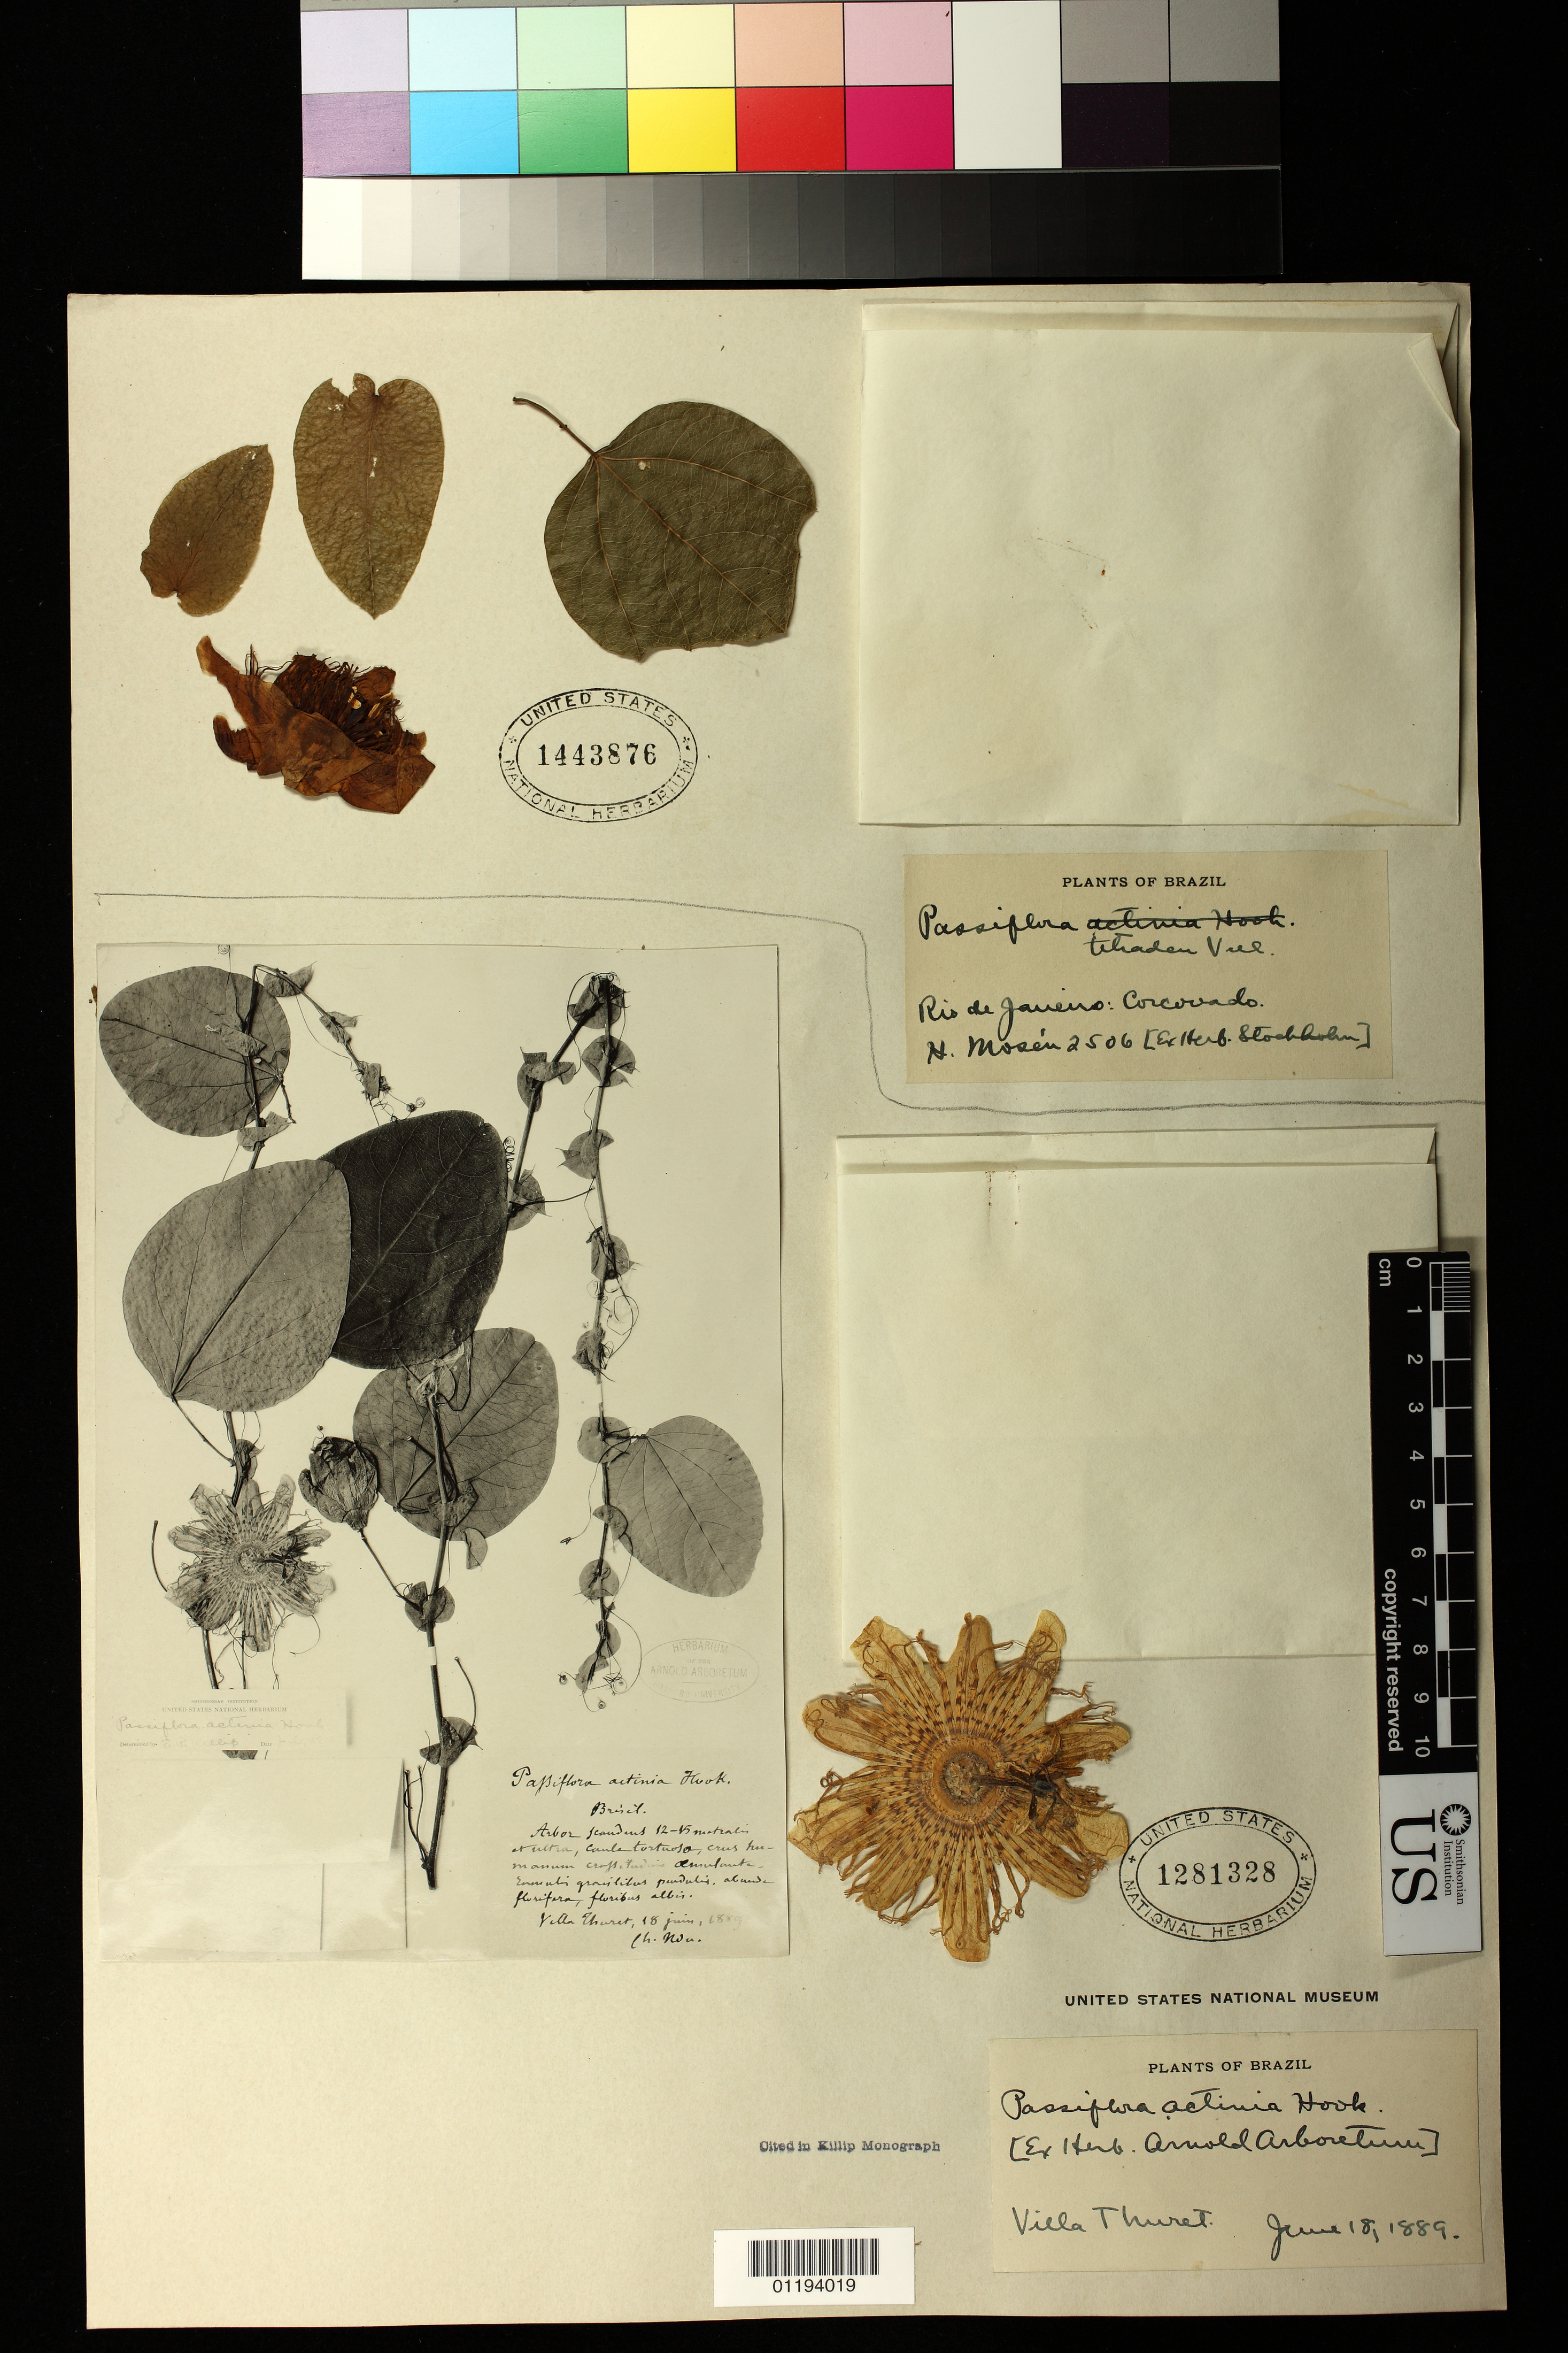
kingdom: Plantae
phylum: Tracheophyta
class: Magnoliopsida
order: Malpighiales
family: Passifloraceae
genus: Passiflora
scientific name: Passiflora actinia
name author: Hook.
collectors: V. Thuret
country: Brazil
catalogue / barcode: US 1281328